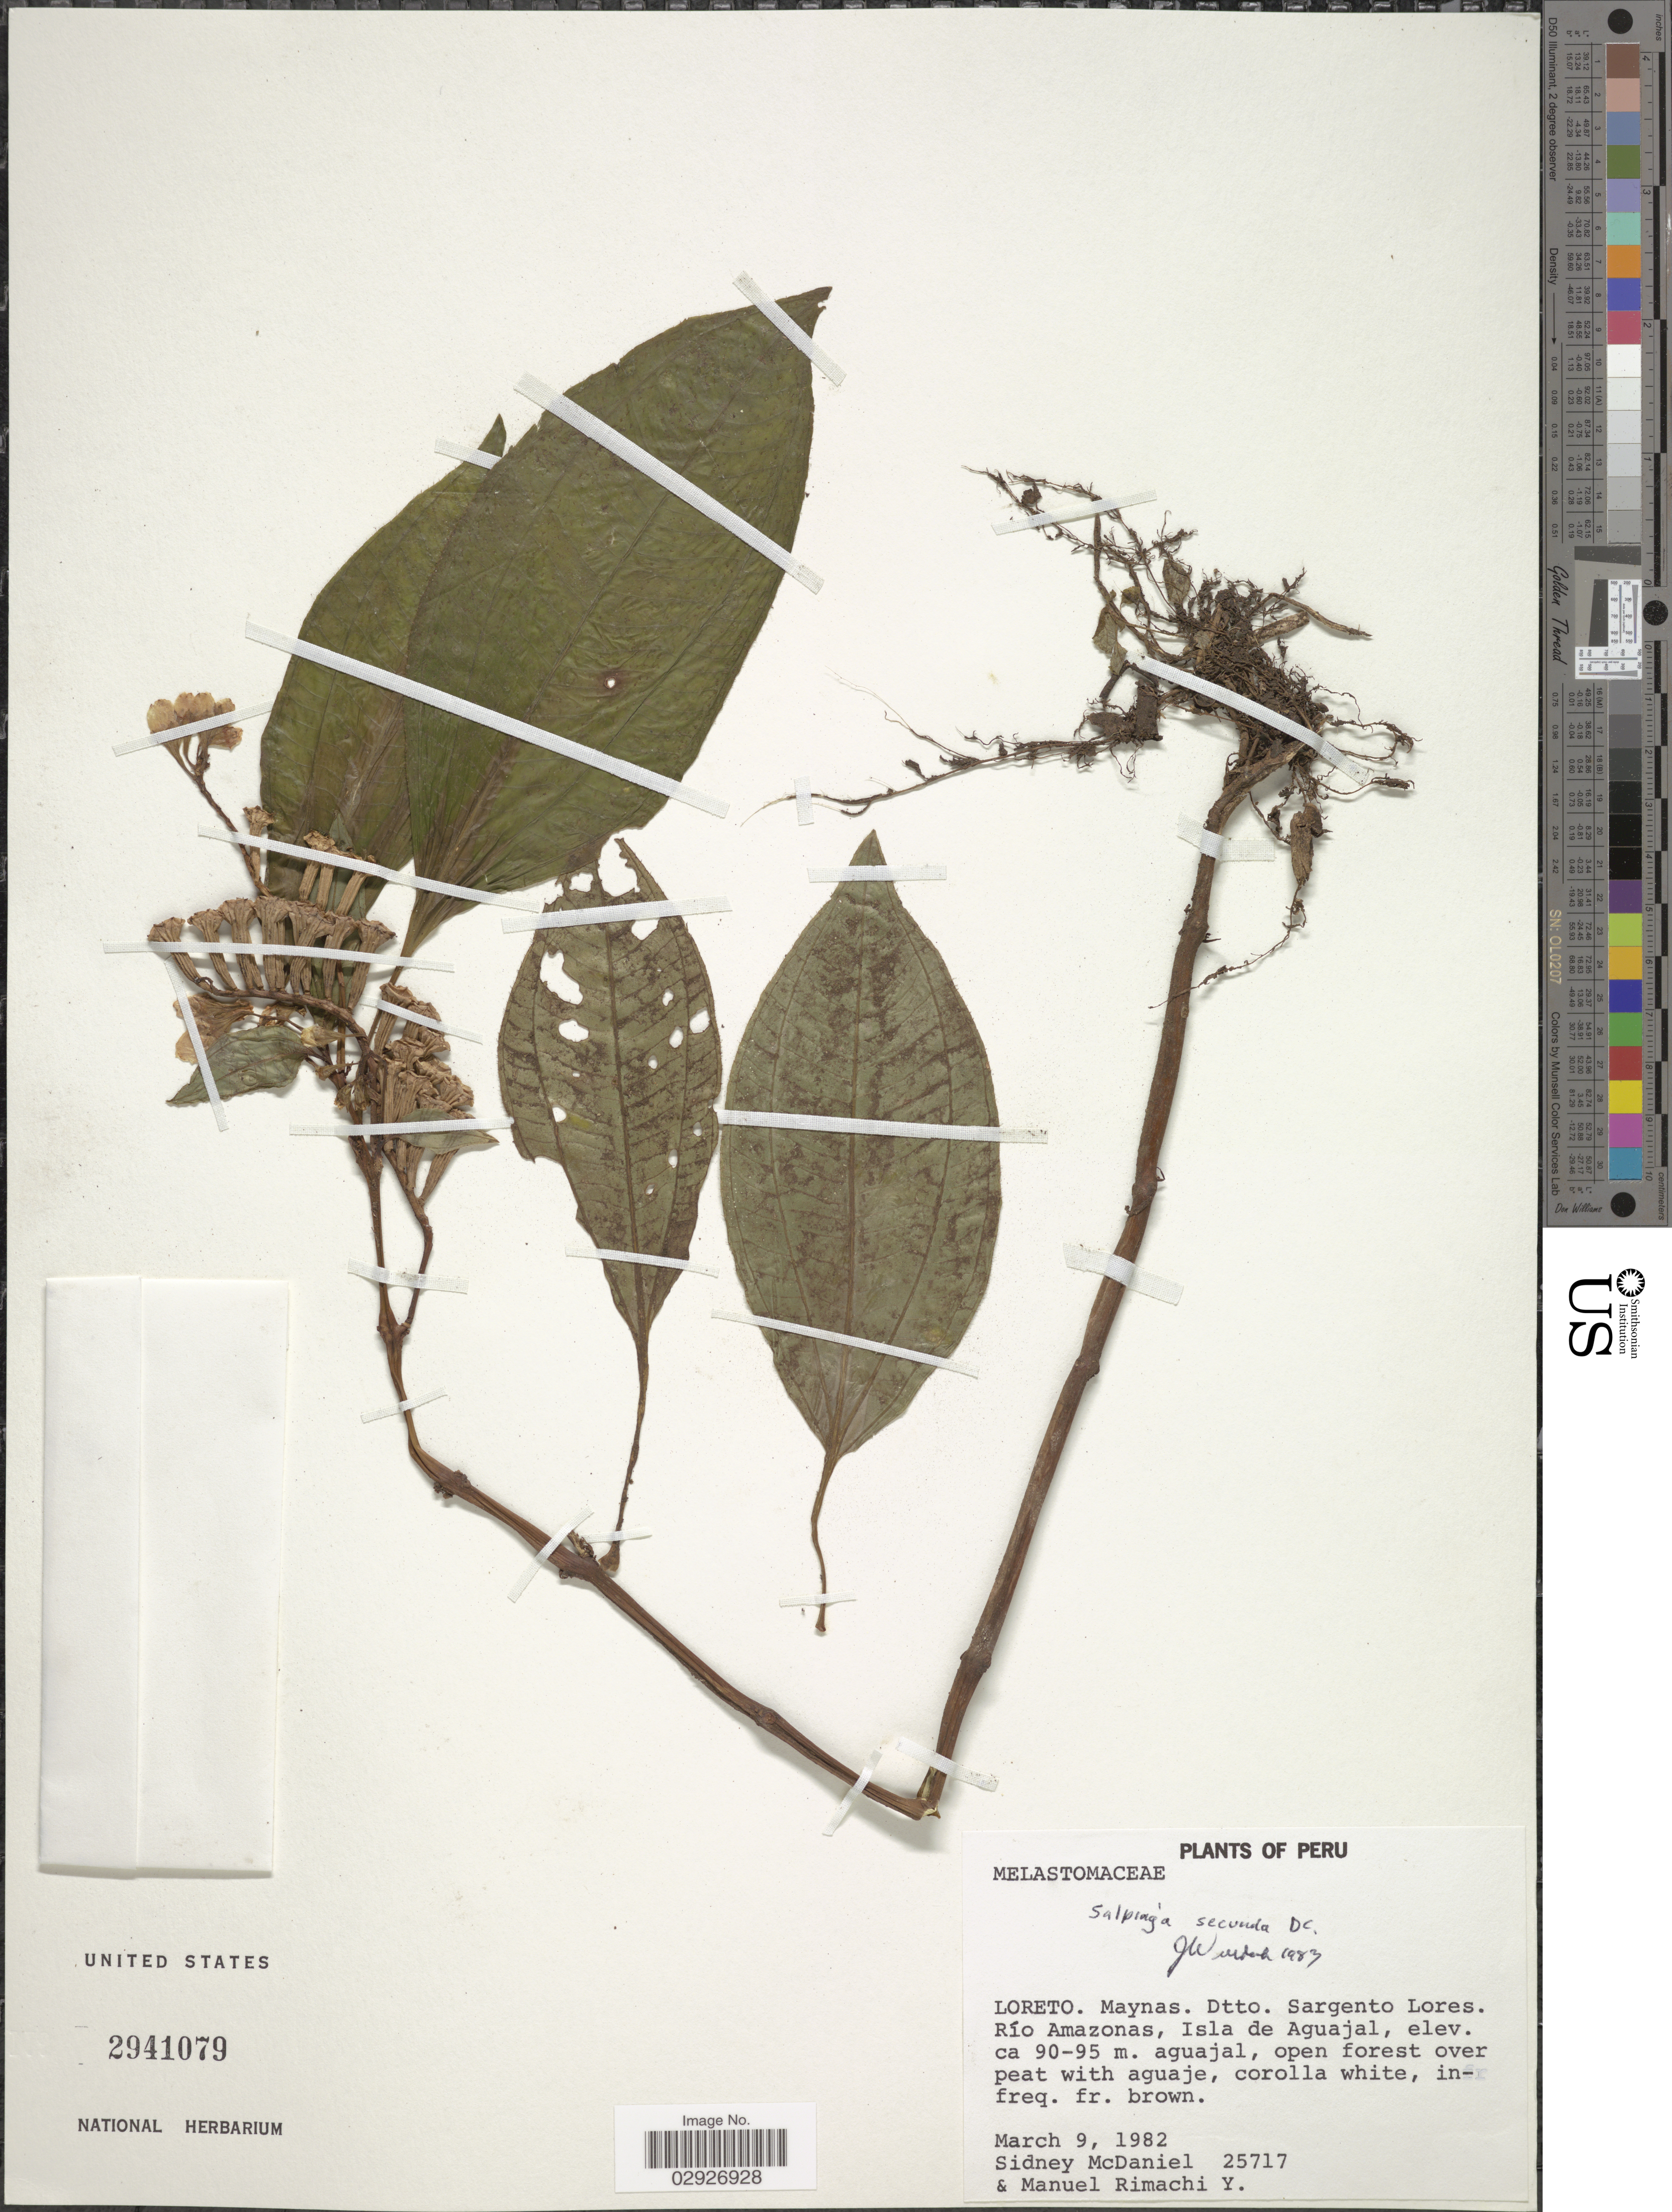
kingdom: Plantae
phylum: Tracheophyta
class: Magnoliopsida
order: Myrtales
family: Melastomataceae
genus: Salpinga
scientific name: Salpinga secunda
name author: Schrank & Mart. ex DC.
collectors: S. McDaniel & M. Rimachi Y.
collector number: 25717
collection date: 1982-03-09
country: Peru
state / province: Loreto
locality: Maynas. Dtto. Sargento Lores. Río Amazonas, Isla de Aguajal.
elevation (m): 90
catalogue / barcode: US 2941079